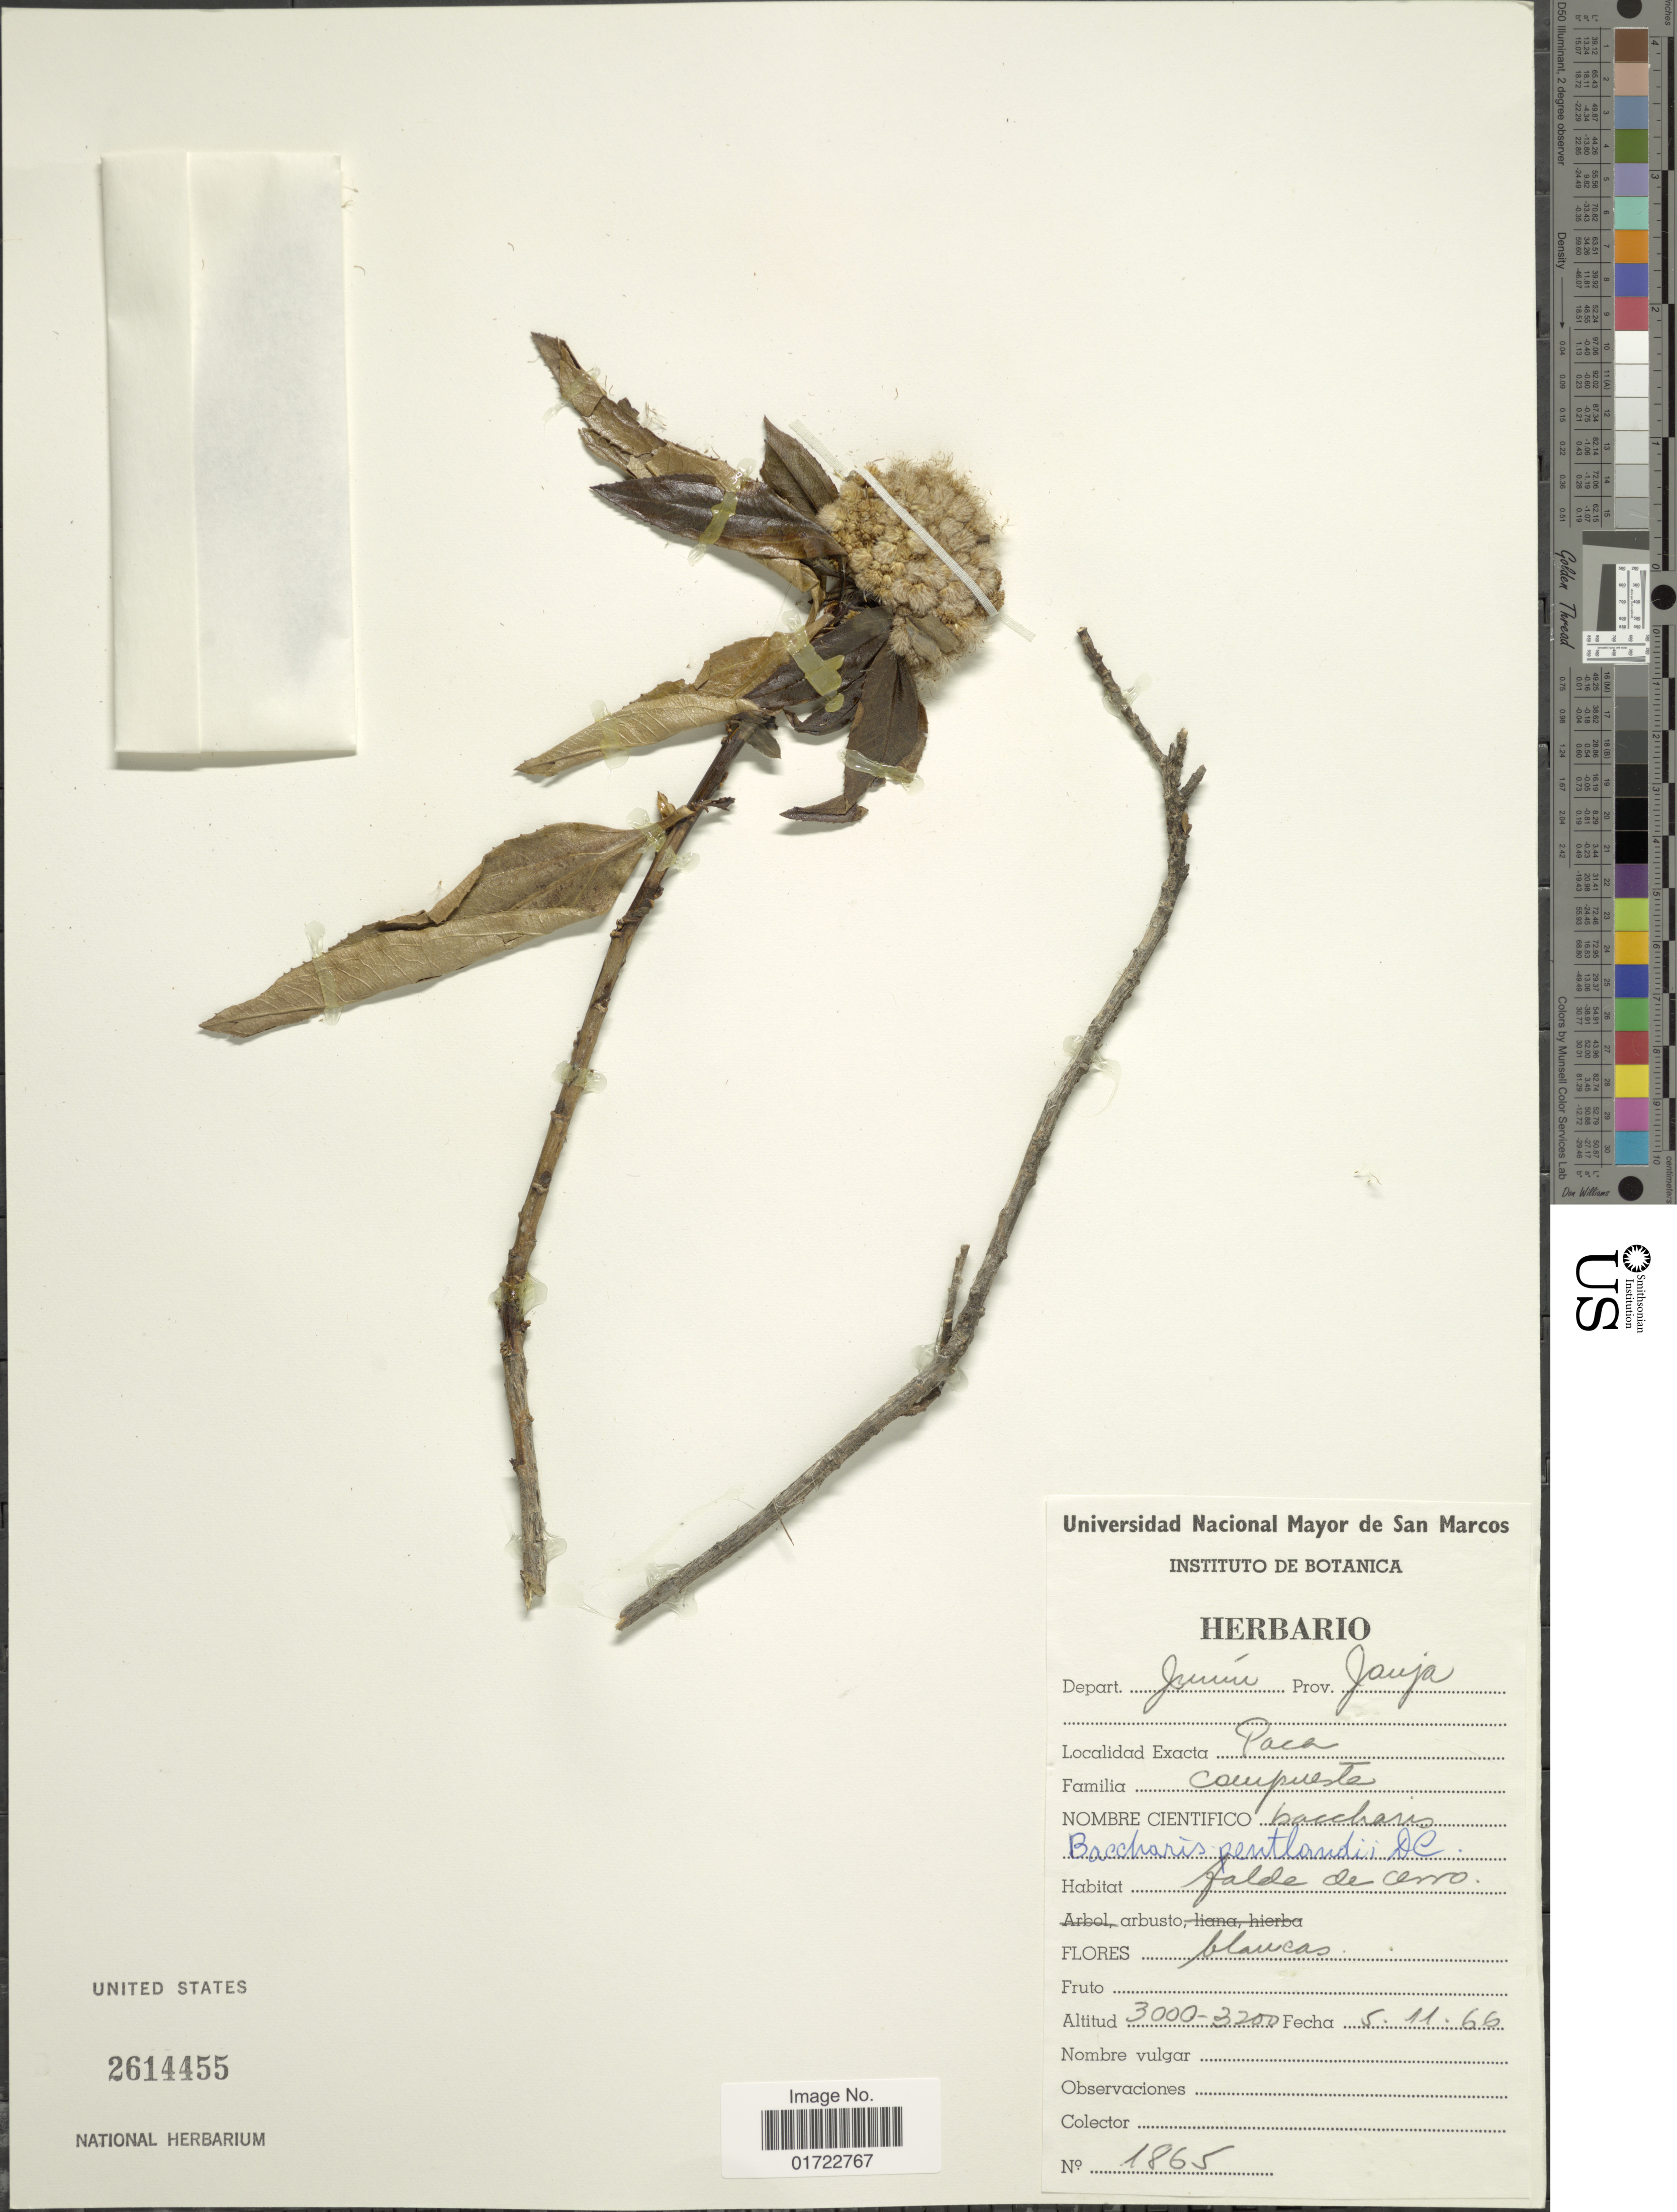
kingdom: Plantae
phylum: Tracheophyta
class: Magnoliopsida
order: Asterales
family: Asteraceae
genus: Baccharis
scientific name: Baccharis latifolia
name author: (Ruiz & Pav.) Pers.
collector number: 1865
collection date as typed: Transcribed d/m/y: 5/11/66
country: Peru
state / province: Junín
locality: Depart, Junin, Prov. Jauja, Paca.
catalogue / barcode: US 2614455